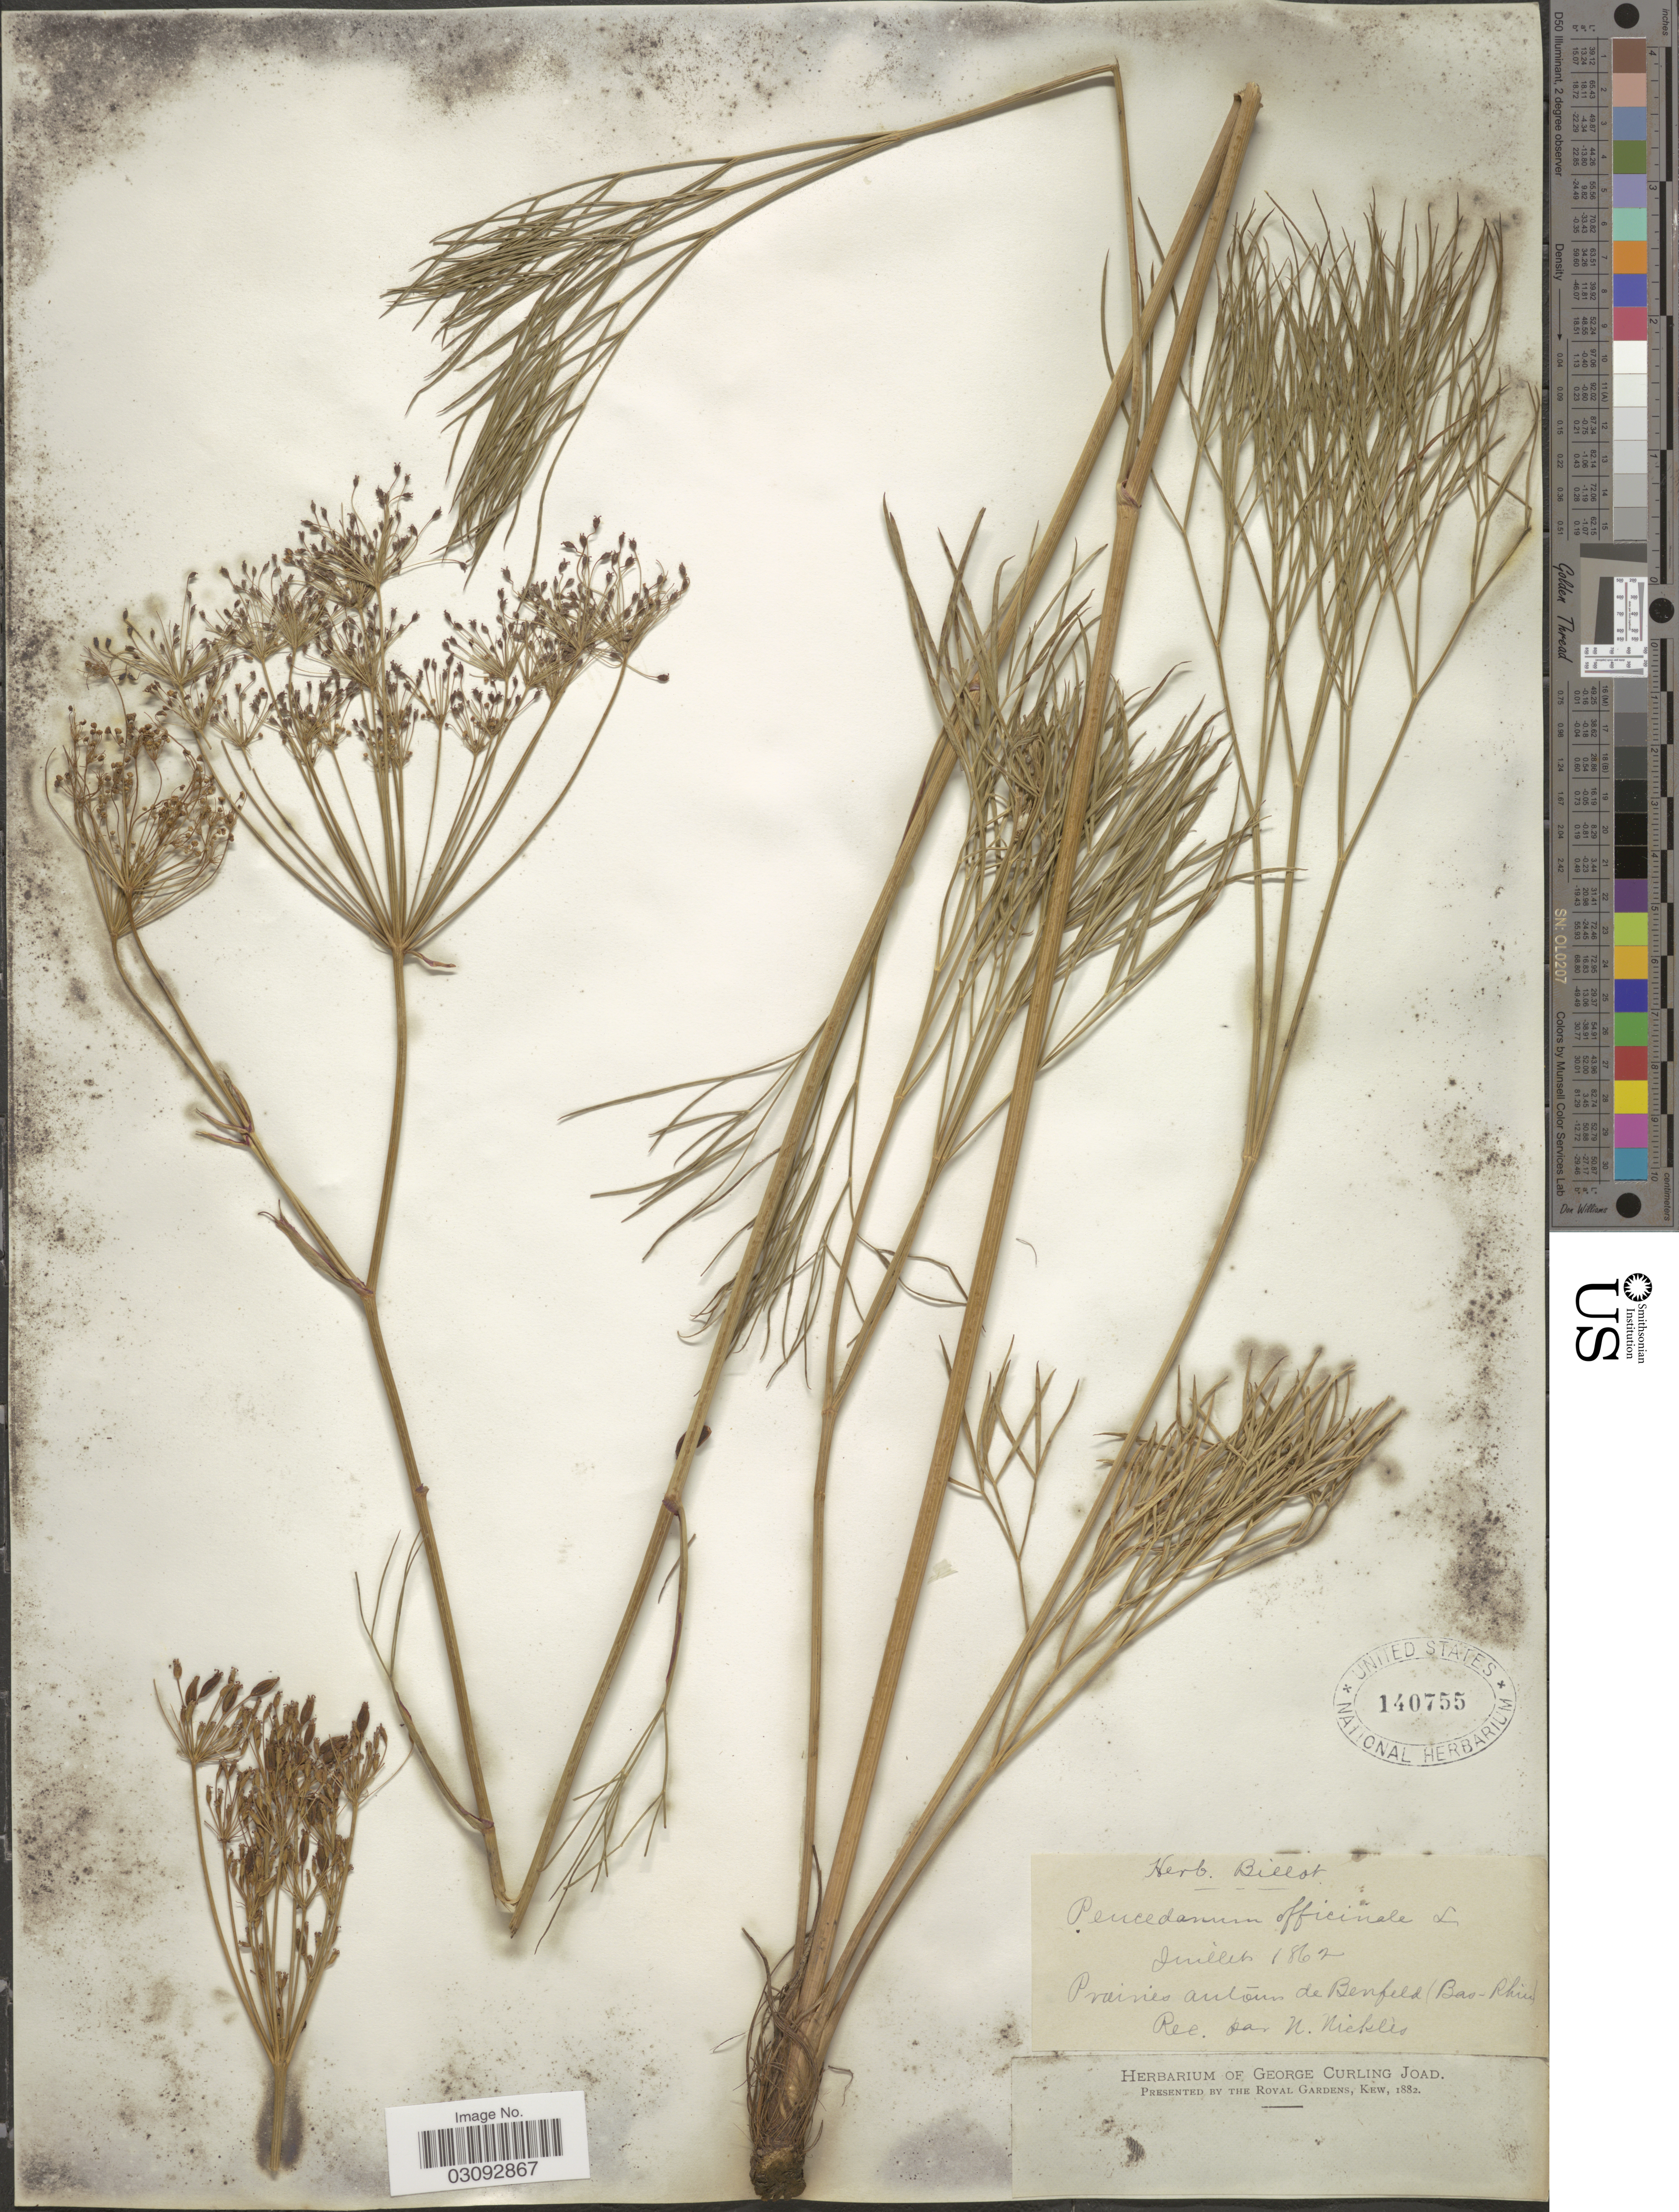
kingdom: Plantae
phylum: Tracheophyta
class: Magnoliopsida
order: Apiales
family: Apiaceae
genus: Peucedanum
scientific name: Peucedanum officinale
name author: L.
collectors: Ex herb. Billot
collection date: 1862-07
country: France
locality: Prairies autour de Benfeld (Bas-Rhin).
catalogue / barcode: US 140755